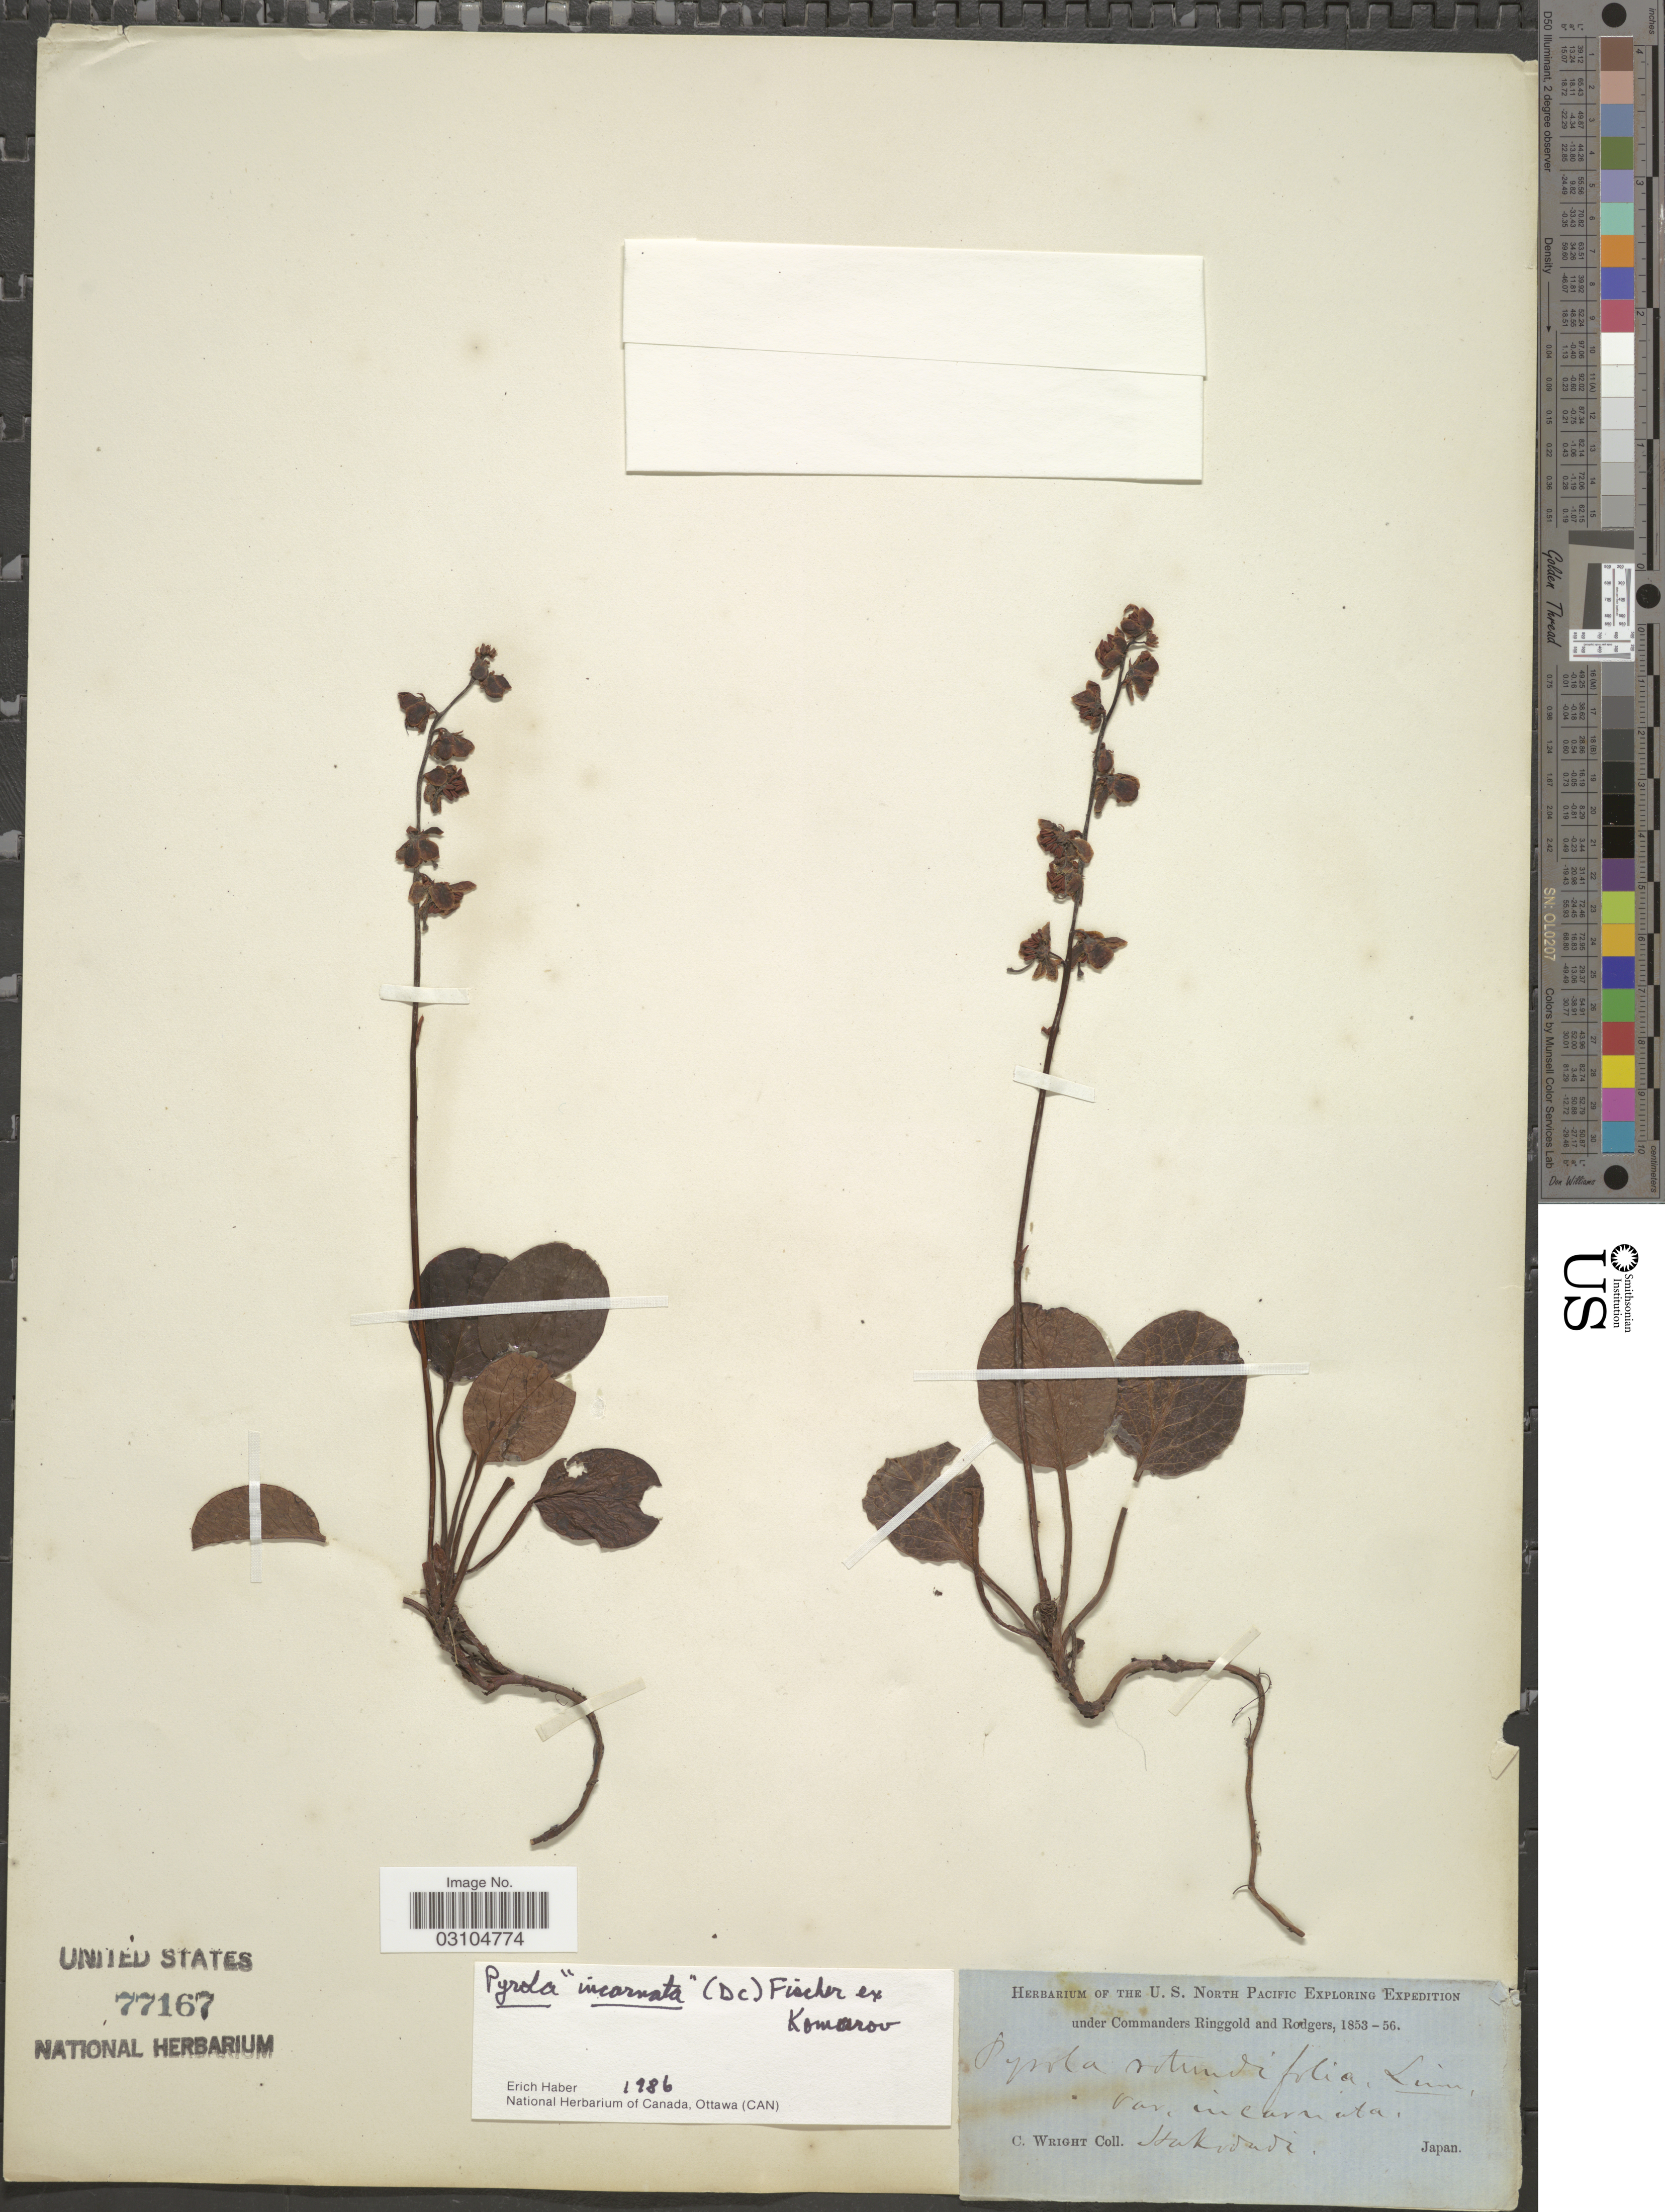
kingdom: Plantae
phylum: Tracheophyta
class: Magnoliopsida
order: Ericales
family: Ericaceae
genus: Pyrola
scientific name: Pyrola incarnata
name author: (DC.) Freyn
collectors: C. Wright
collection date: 1853/1856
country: Japan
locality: Hakodadi.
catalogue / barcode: US 77167